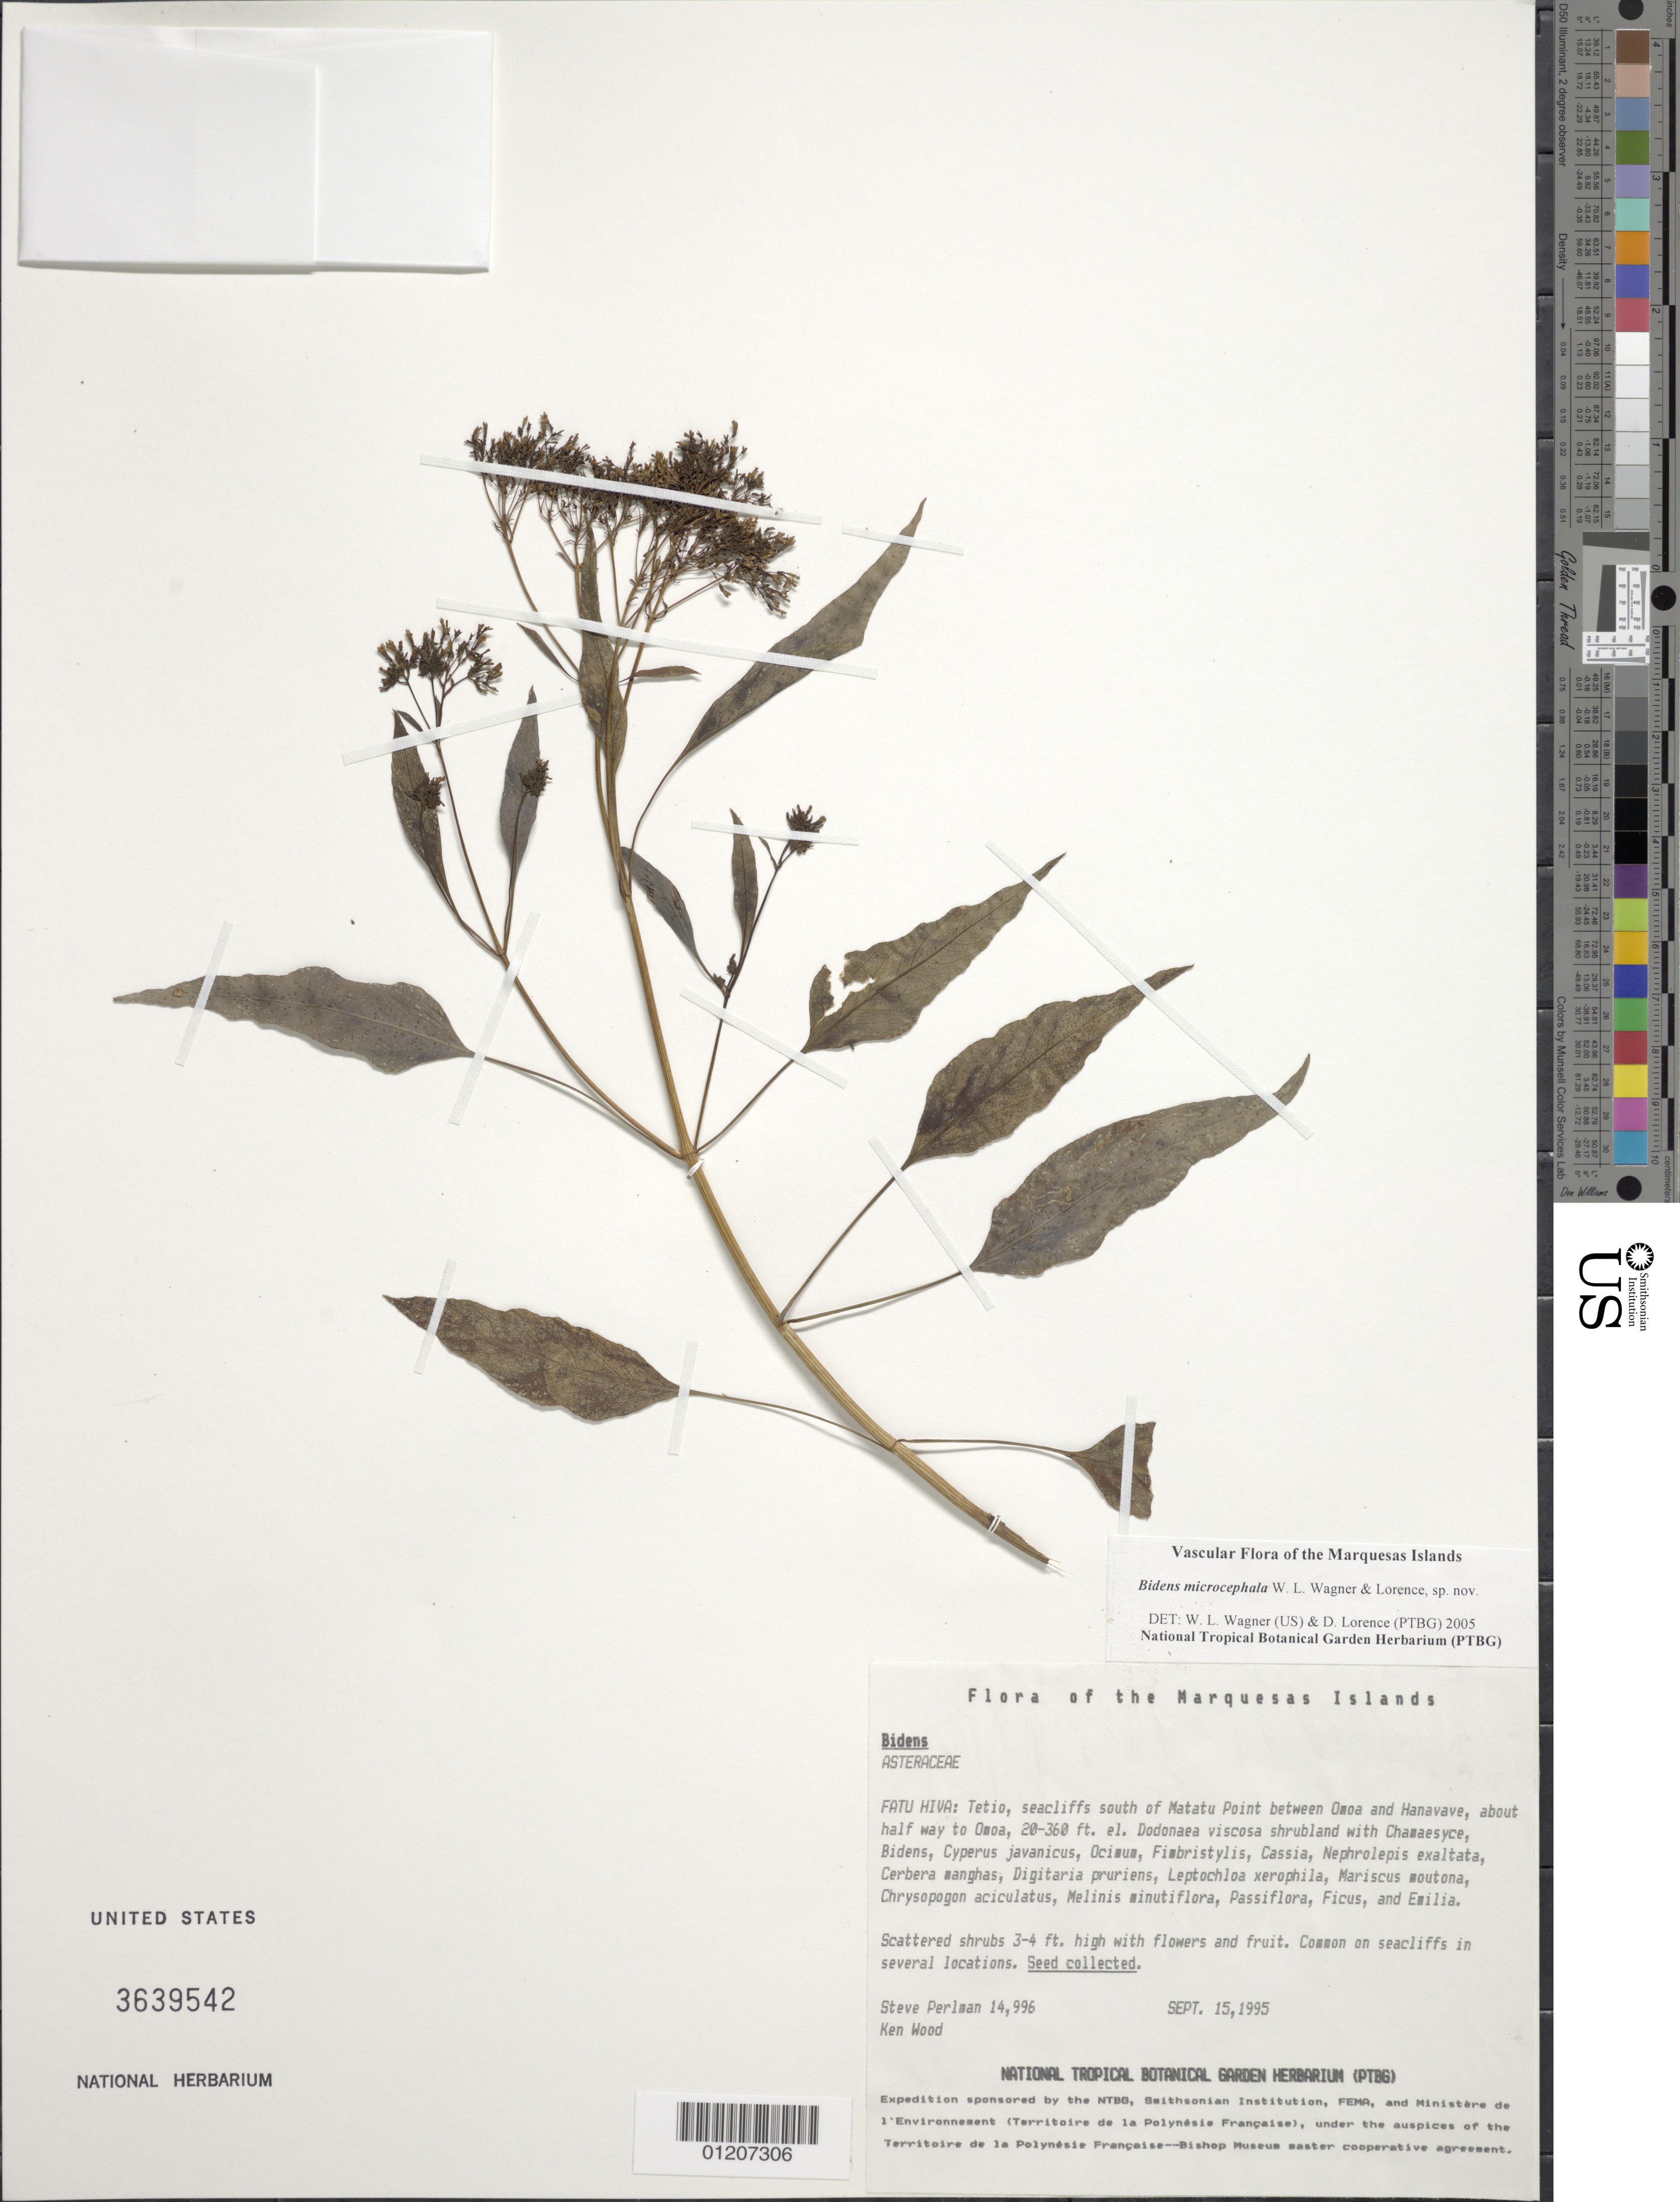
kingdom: Plantae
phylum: Tracheophyta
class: Magnoliopsida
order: Asterales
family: Asteraceae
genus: Bidens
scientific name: Bidens microcephala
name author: W.L. Wagner et al.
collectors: S. P. Perlman & K. R. Wood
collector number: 14996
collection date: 1995-09-15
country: French Polynesia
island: Fatu Hiva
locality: Tetio, seacliffs between 'Omo'a and Hanavave, Tetio lies S of Matatu Point, about half way to 'Omo'a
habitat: In Dodonaea viscosa shrubland; on seacliffs of island in several locations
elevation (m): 6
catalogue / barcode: US 3639562